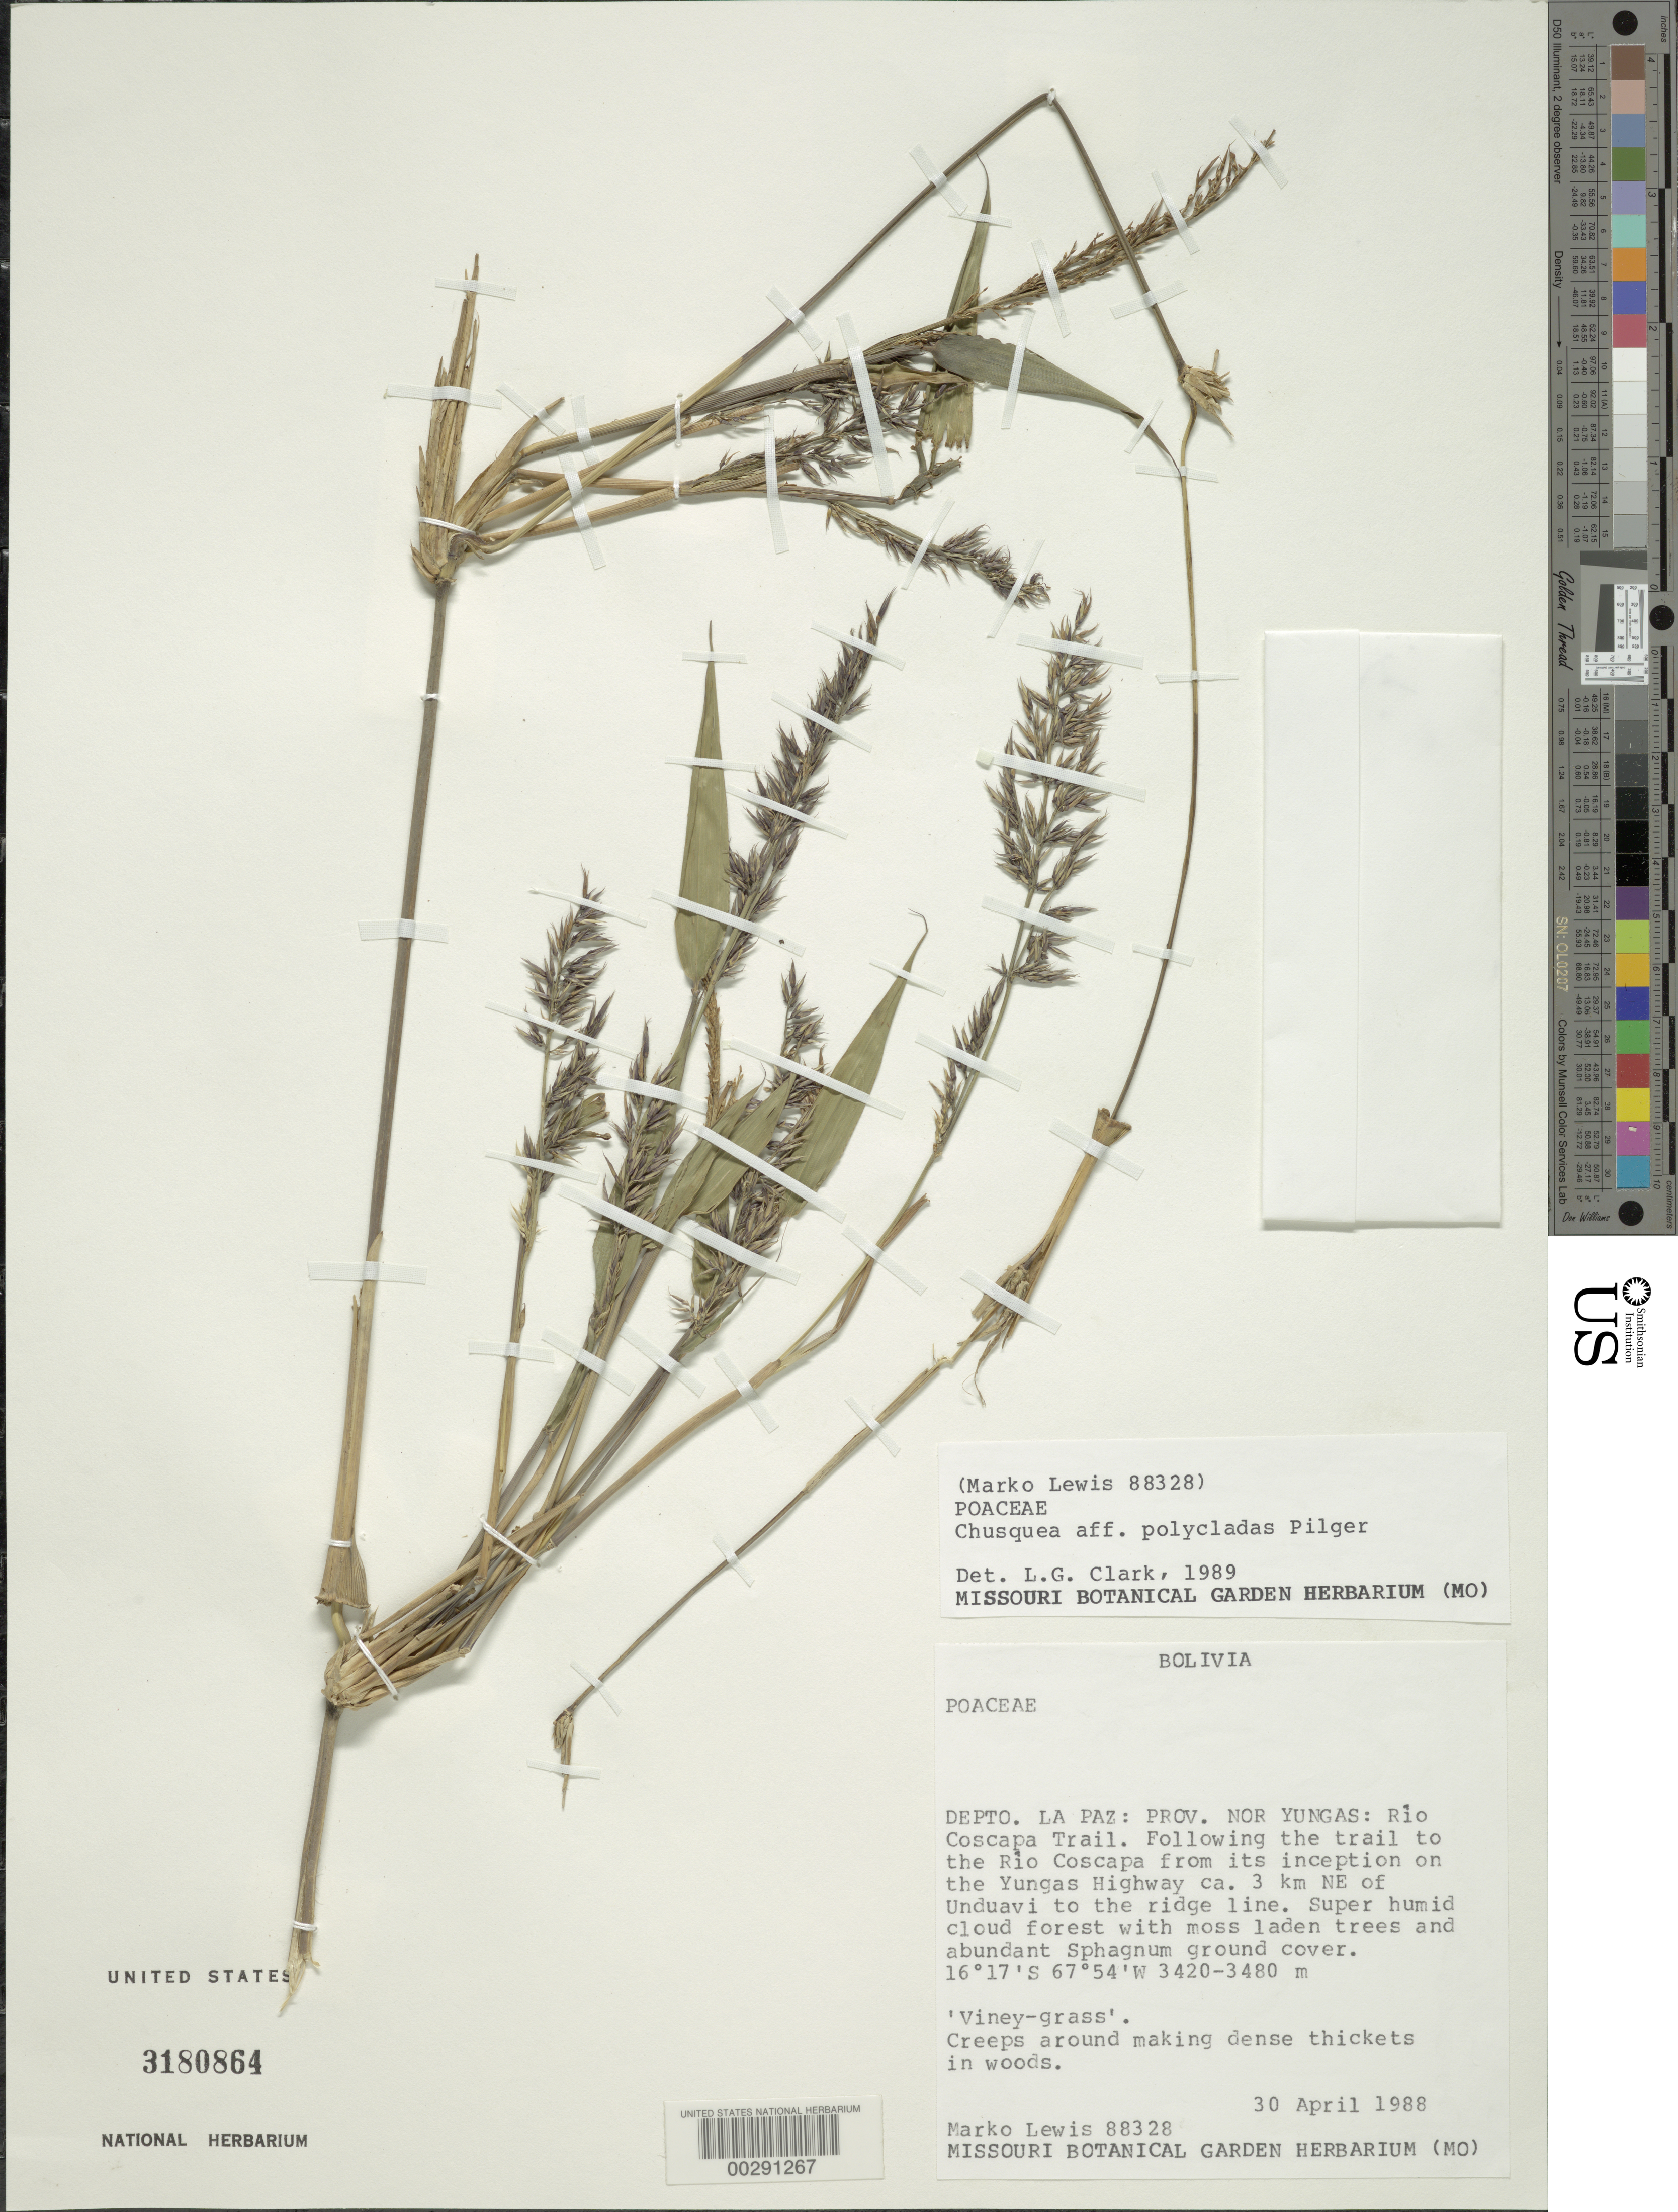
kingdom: Plantae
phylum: Tracheophyta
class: Liliopsida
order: Poales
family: Poaceae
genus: Chusquea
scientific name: Chusquea polyclados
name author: Pilg.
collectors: M. E. Lewis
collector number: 88328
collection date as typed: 30 Apr 1988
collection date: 1988-04-30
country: Bolivia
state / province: La Paz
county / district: Nor Yungas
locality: Rio Coscapa Trail.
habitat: Super humid cloud forest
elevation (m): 3420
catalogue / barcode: US 3180864